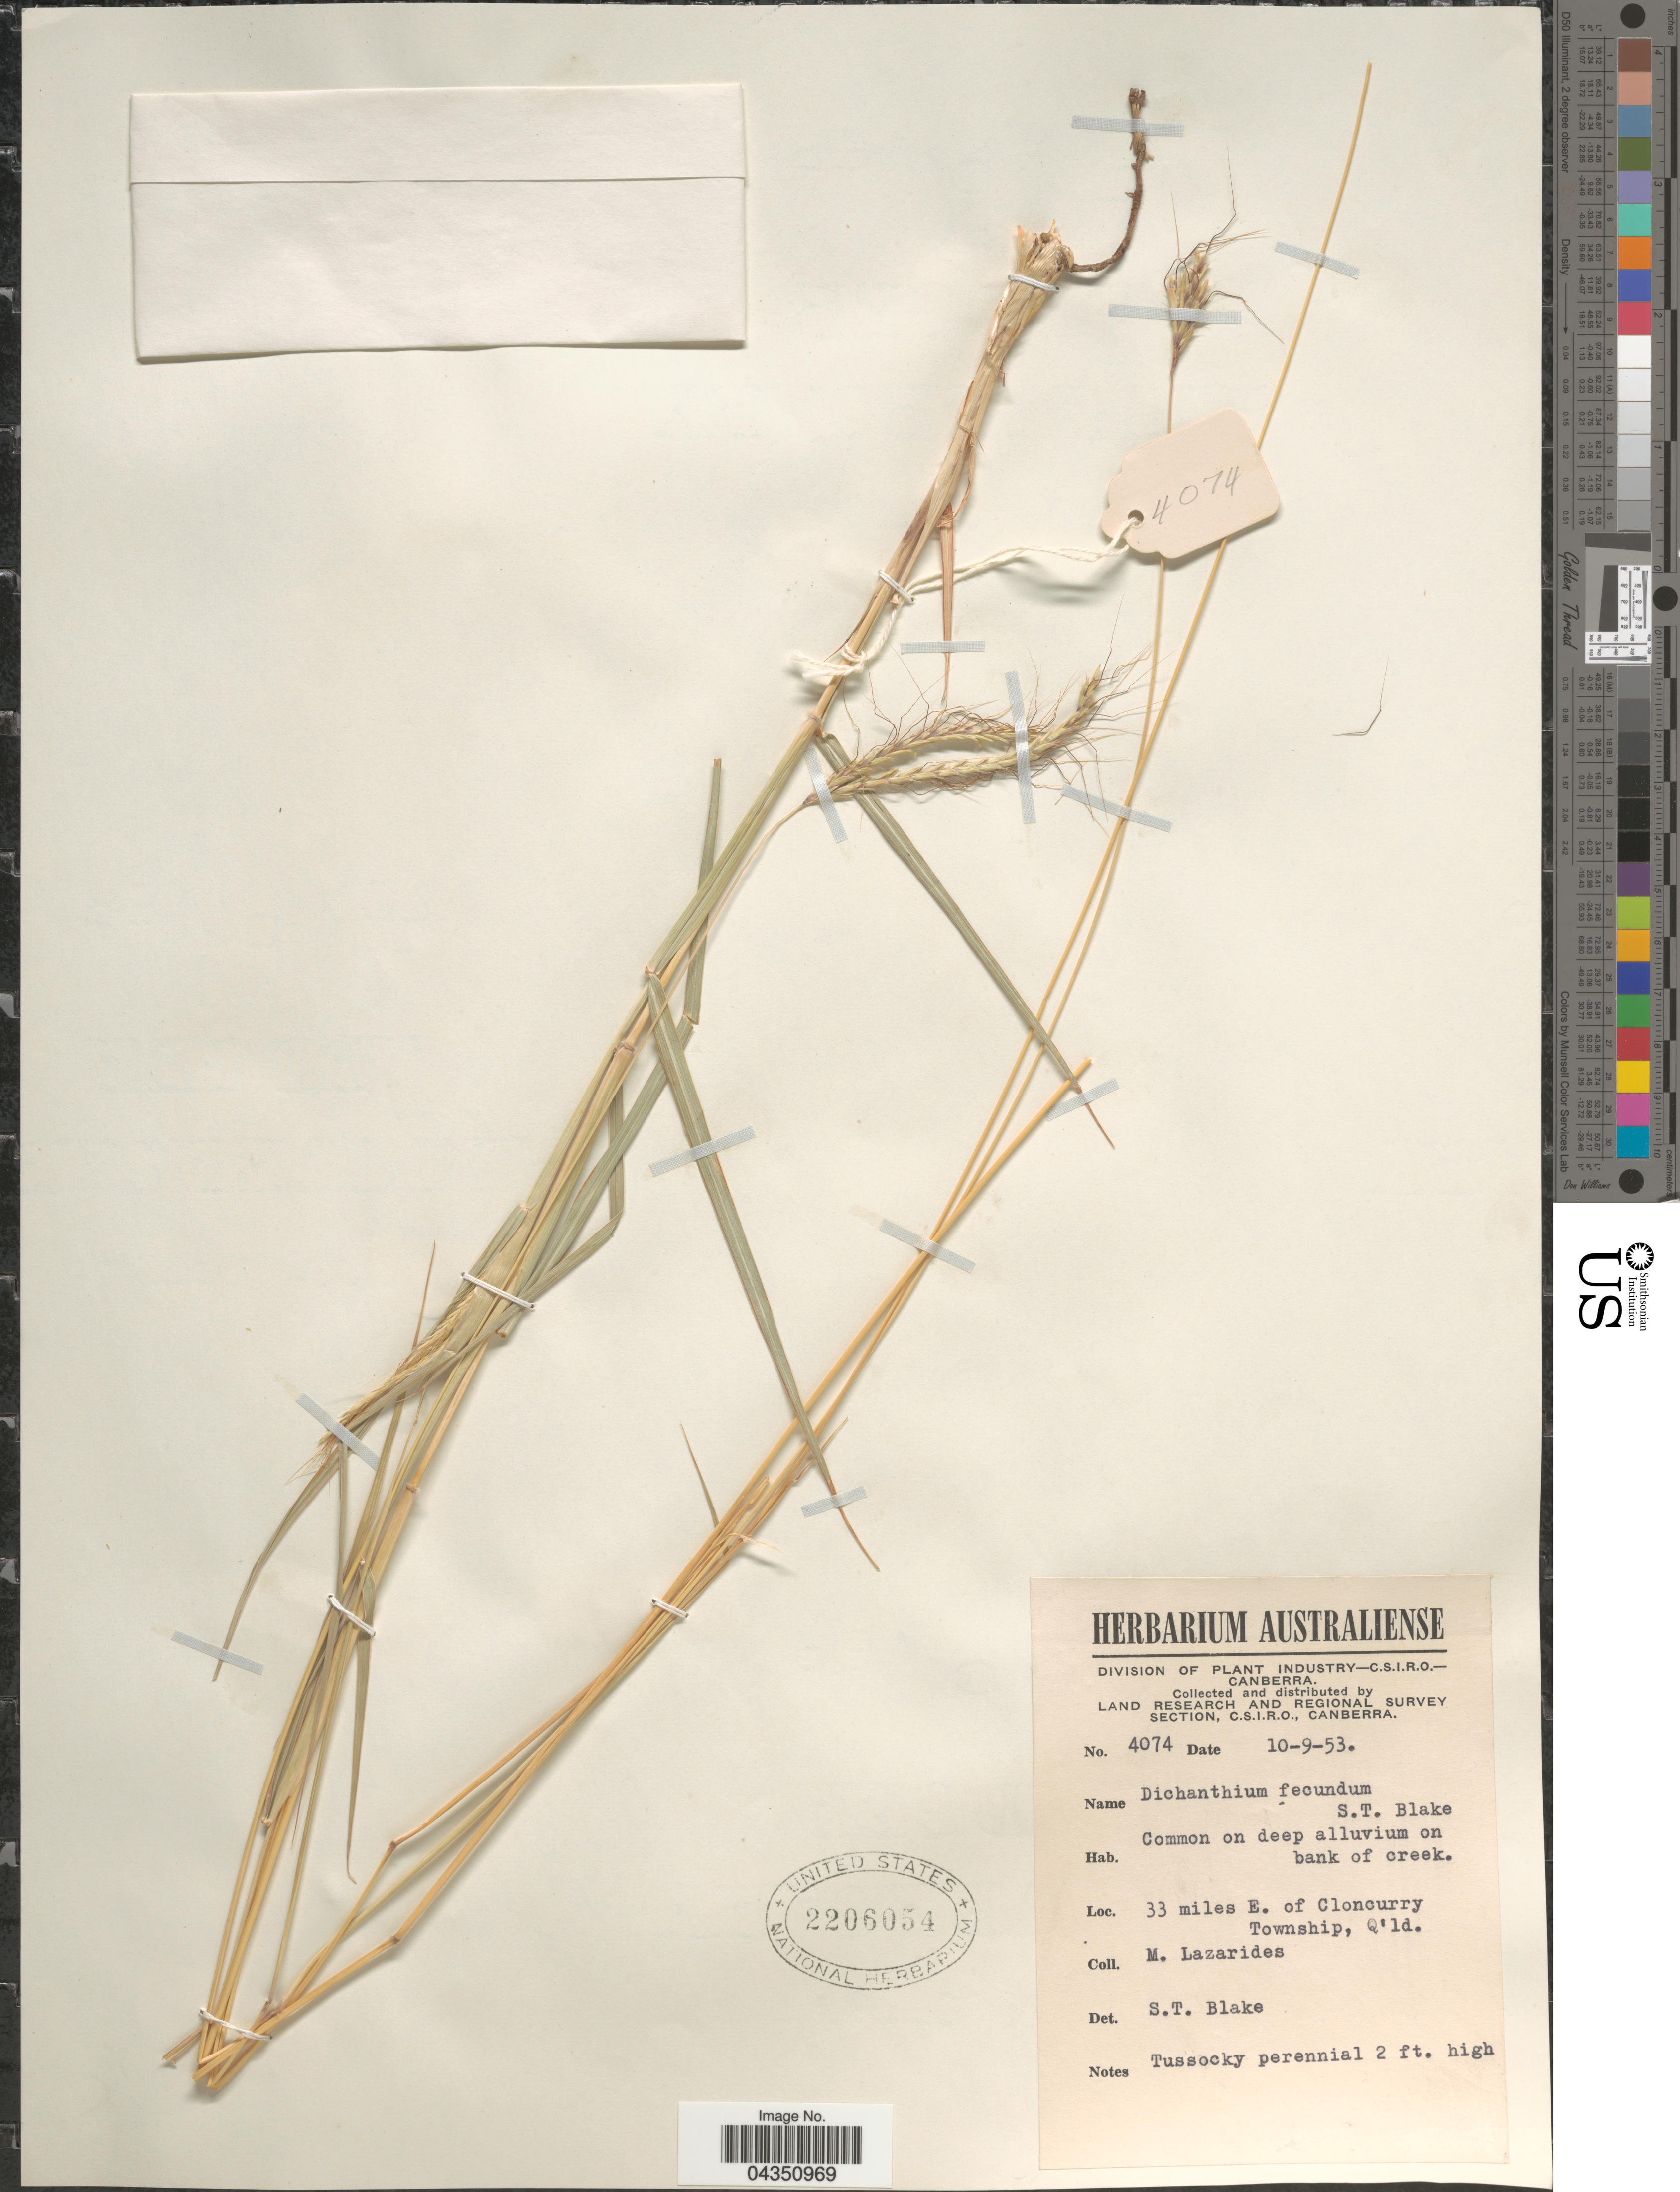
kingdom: Plantae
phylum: Tracheophyta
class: Liliopsida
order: Poales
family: Poaceae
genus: Dichanthium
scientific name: Dichanthium fecundum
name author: S.T. Blake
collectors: M. Lazarides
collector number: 4074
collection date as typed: Transcribed d/m/y: 10/9/53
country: Australia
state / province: Queensland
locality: Land Research and Regional Survey Section. Common on deep alluvium on bank of creek. 33 miles E. of Cloncurry Township.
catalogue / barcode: US 2206054